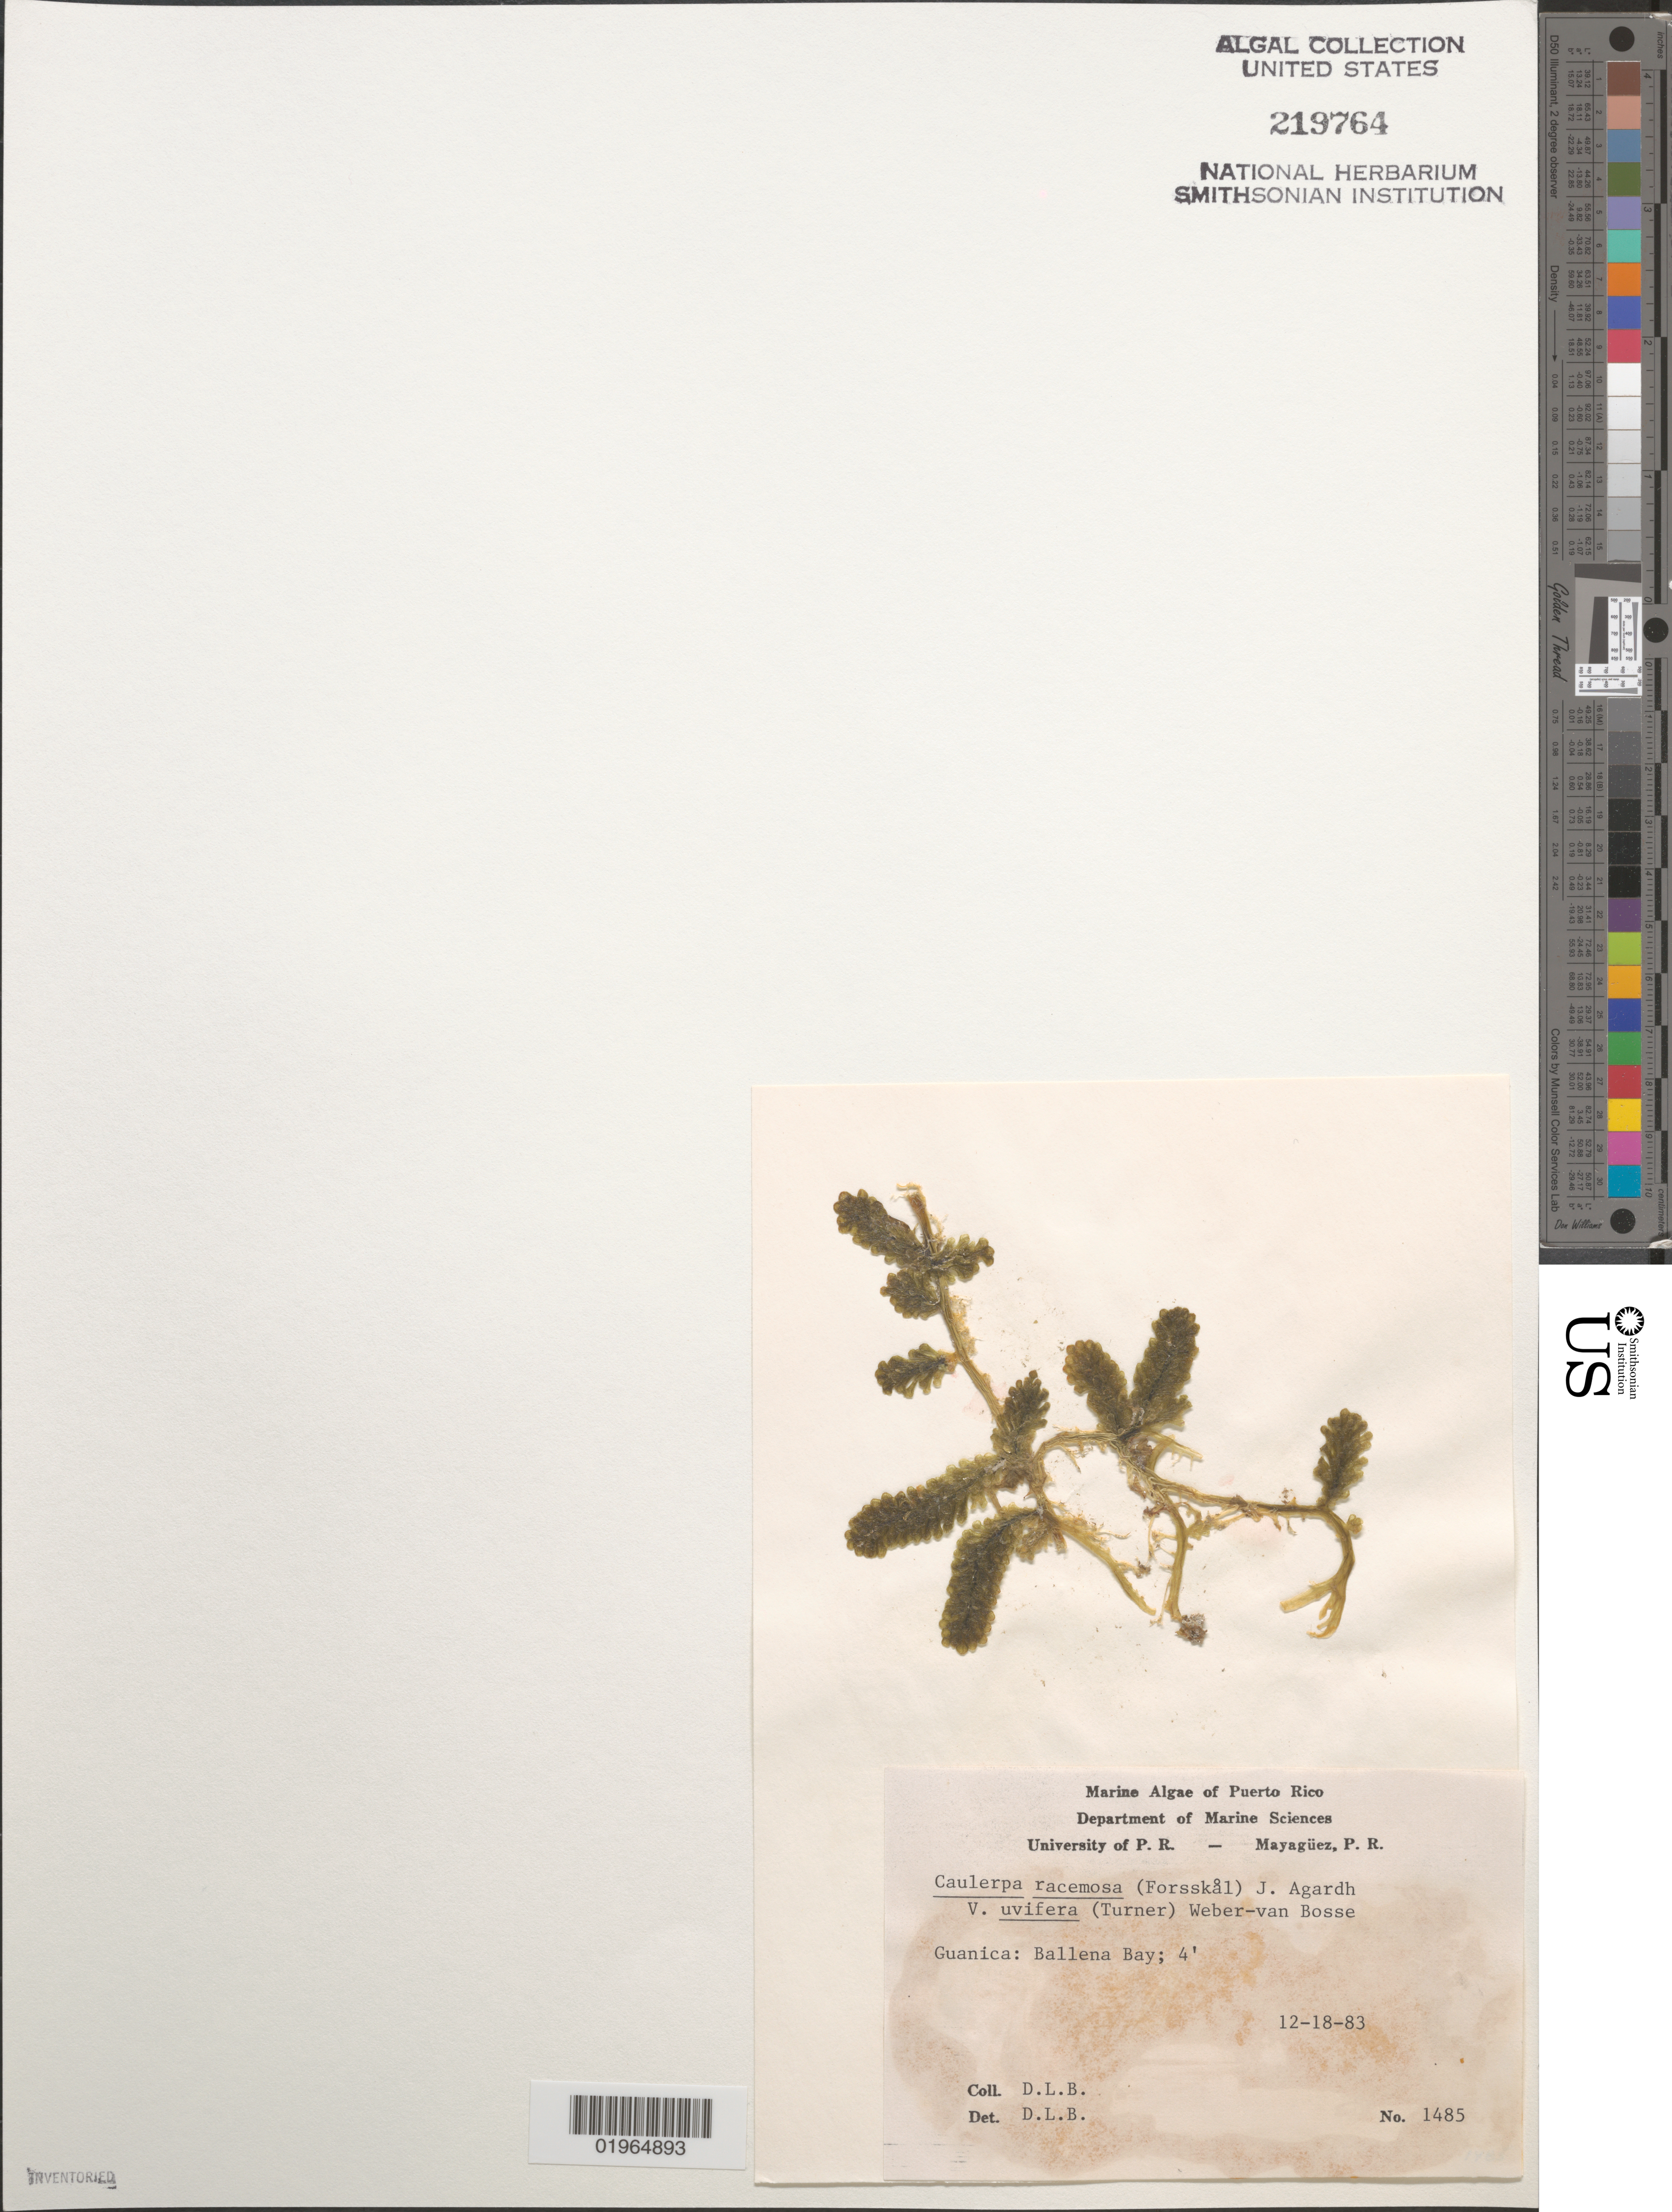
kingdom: Plantae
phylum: Chlorophyta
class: Ulvophyceae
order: Bryopsidales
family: Caulerpaceae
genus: Caulerpa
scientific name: Caulerpa racemosa var. uvifera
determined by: Ballantine, D. L.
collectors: D.L. Ballantine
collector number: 1485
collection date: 1983-12-18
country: Puerto Rico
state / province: Guanica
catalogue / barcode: US 219764